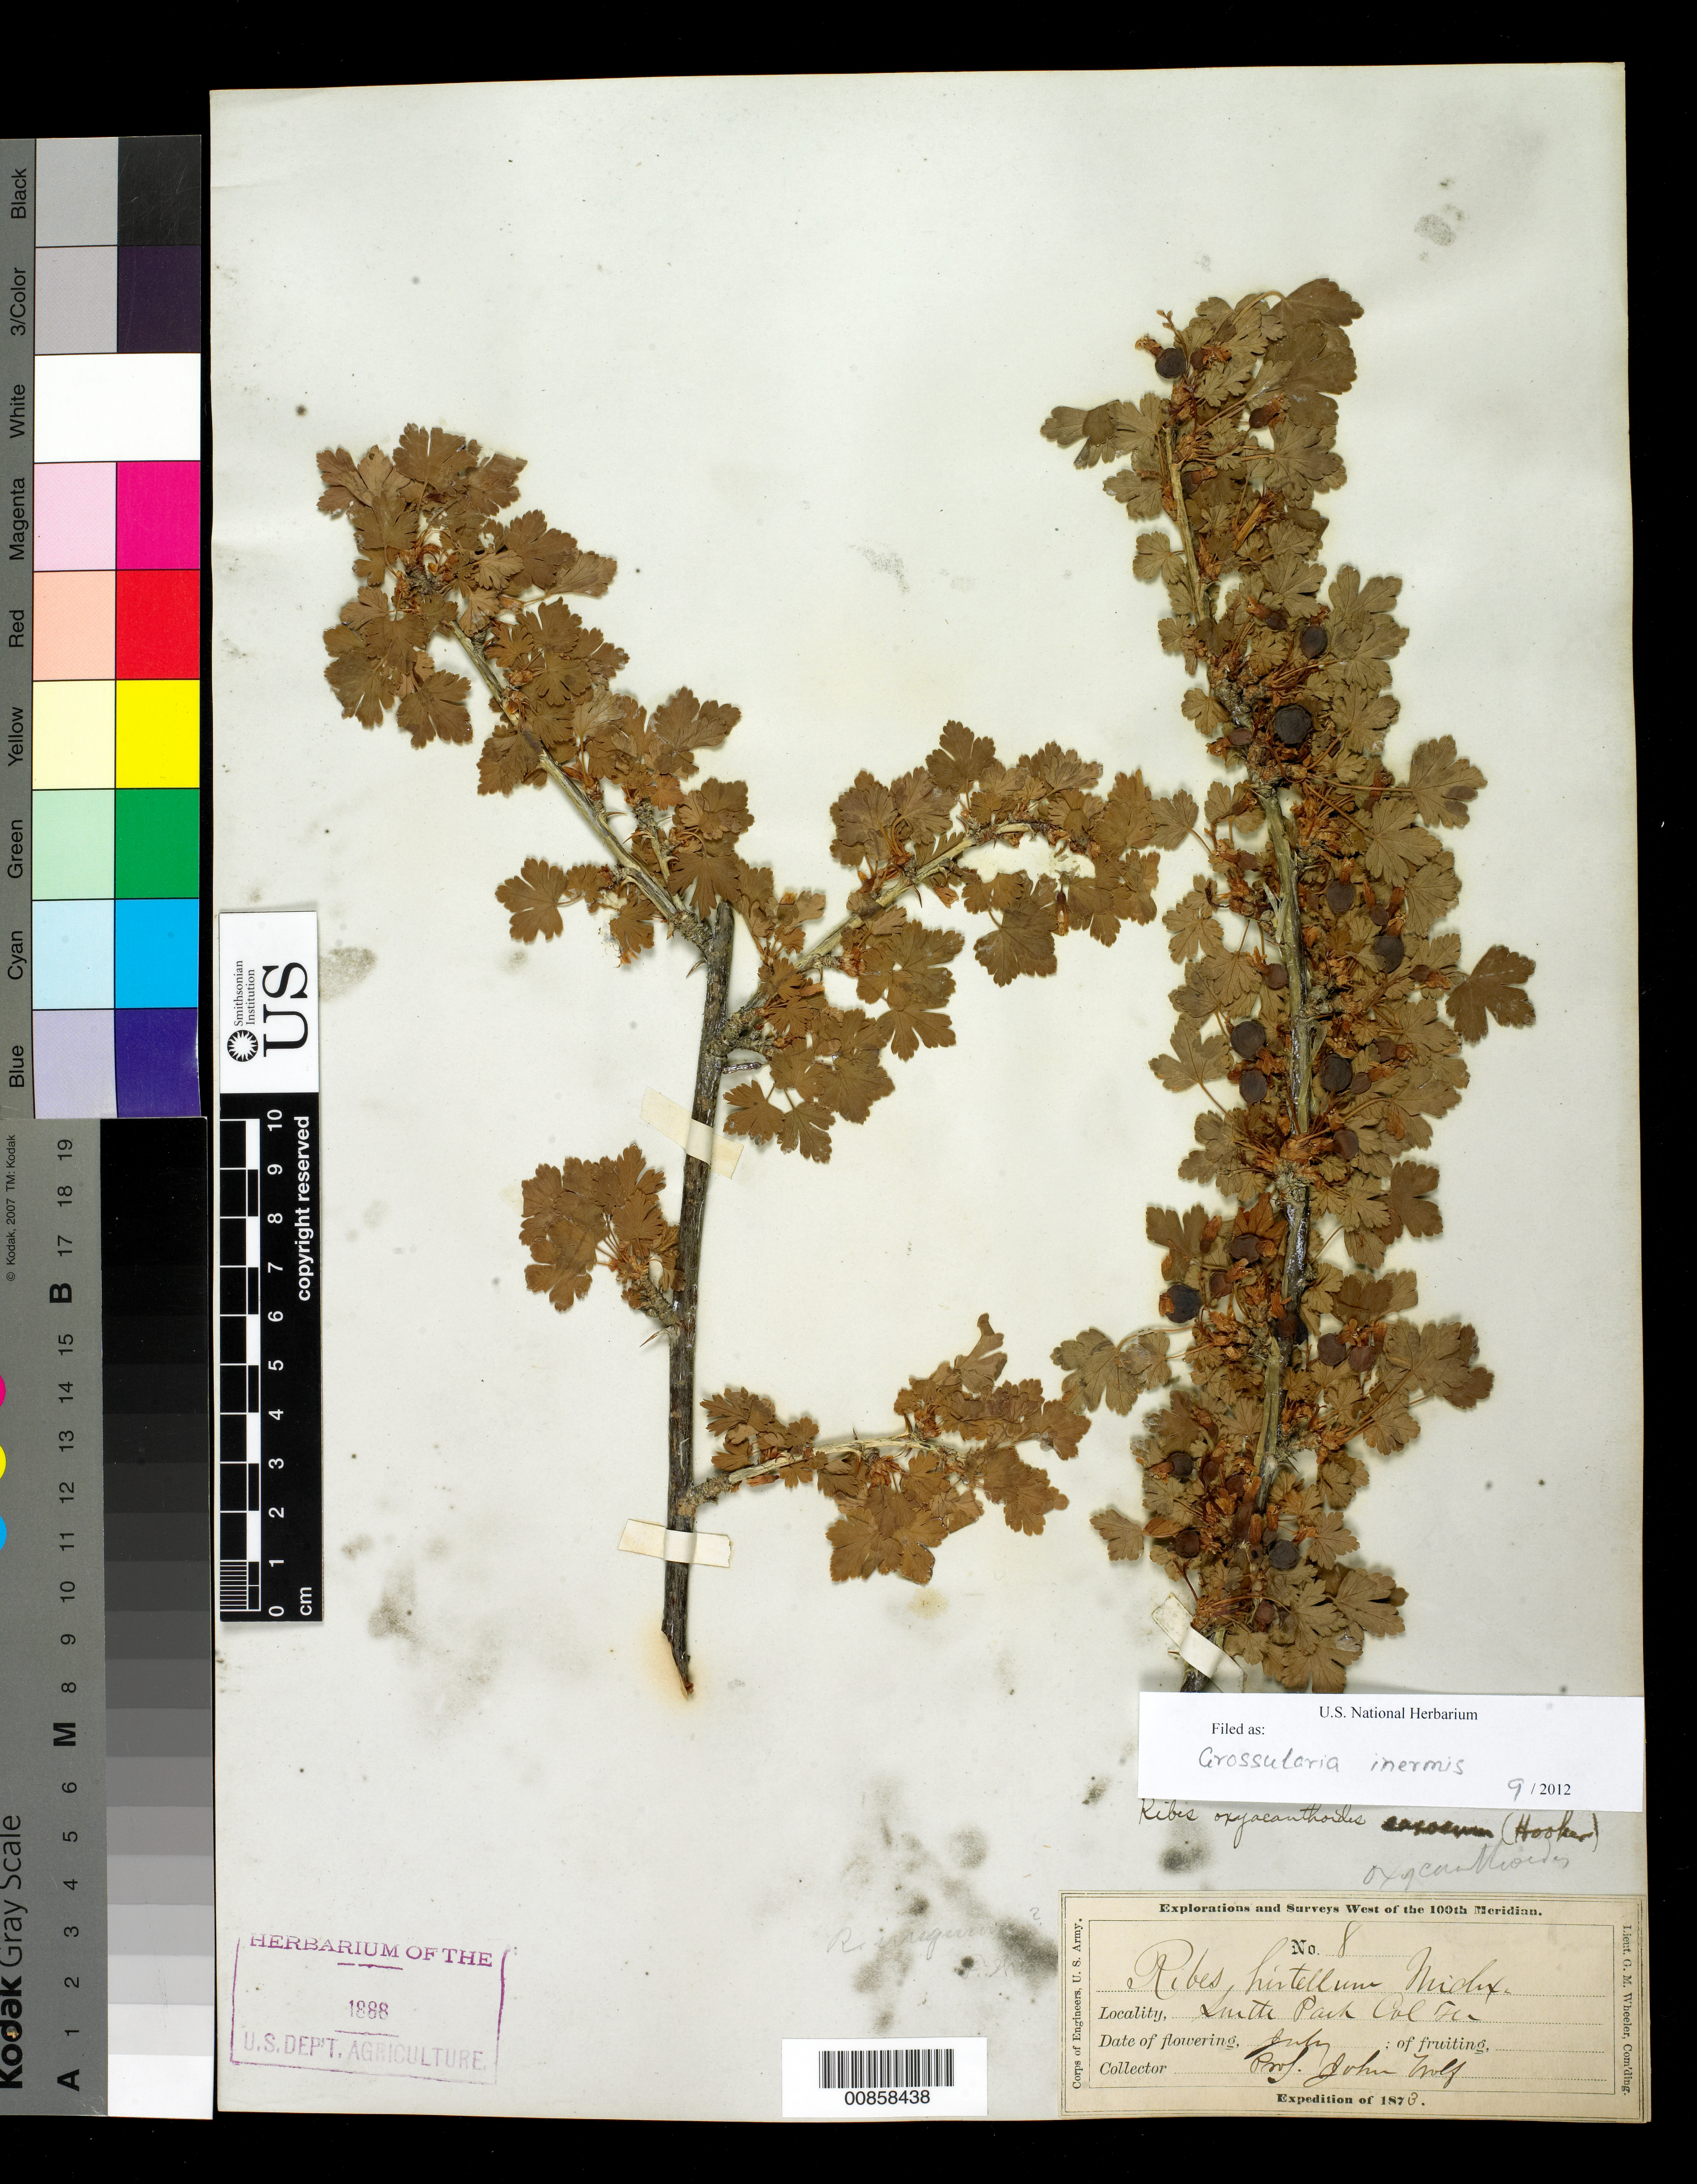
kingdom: Plantae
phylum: Tracheophyta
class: Magnoliopsida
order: Saxifragales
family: Grossulariaceae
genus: Ribes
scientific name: Ribes inerme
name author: Rydb.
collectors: J. Wolf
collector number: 8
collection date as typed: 1873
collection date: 1873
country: United States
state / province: Colorado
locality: South Park